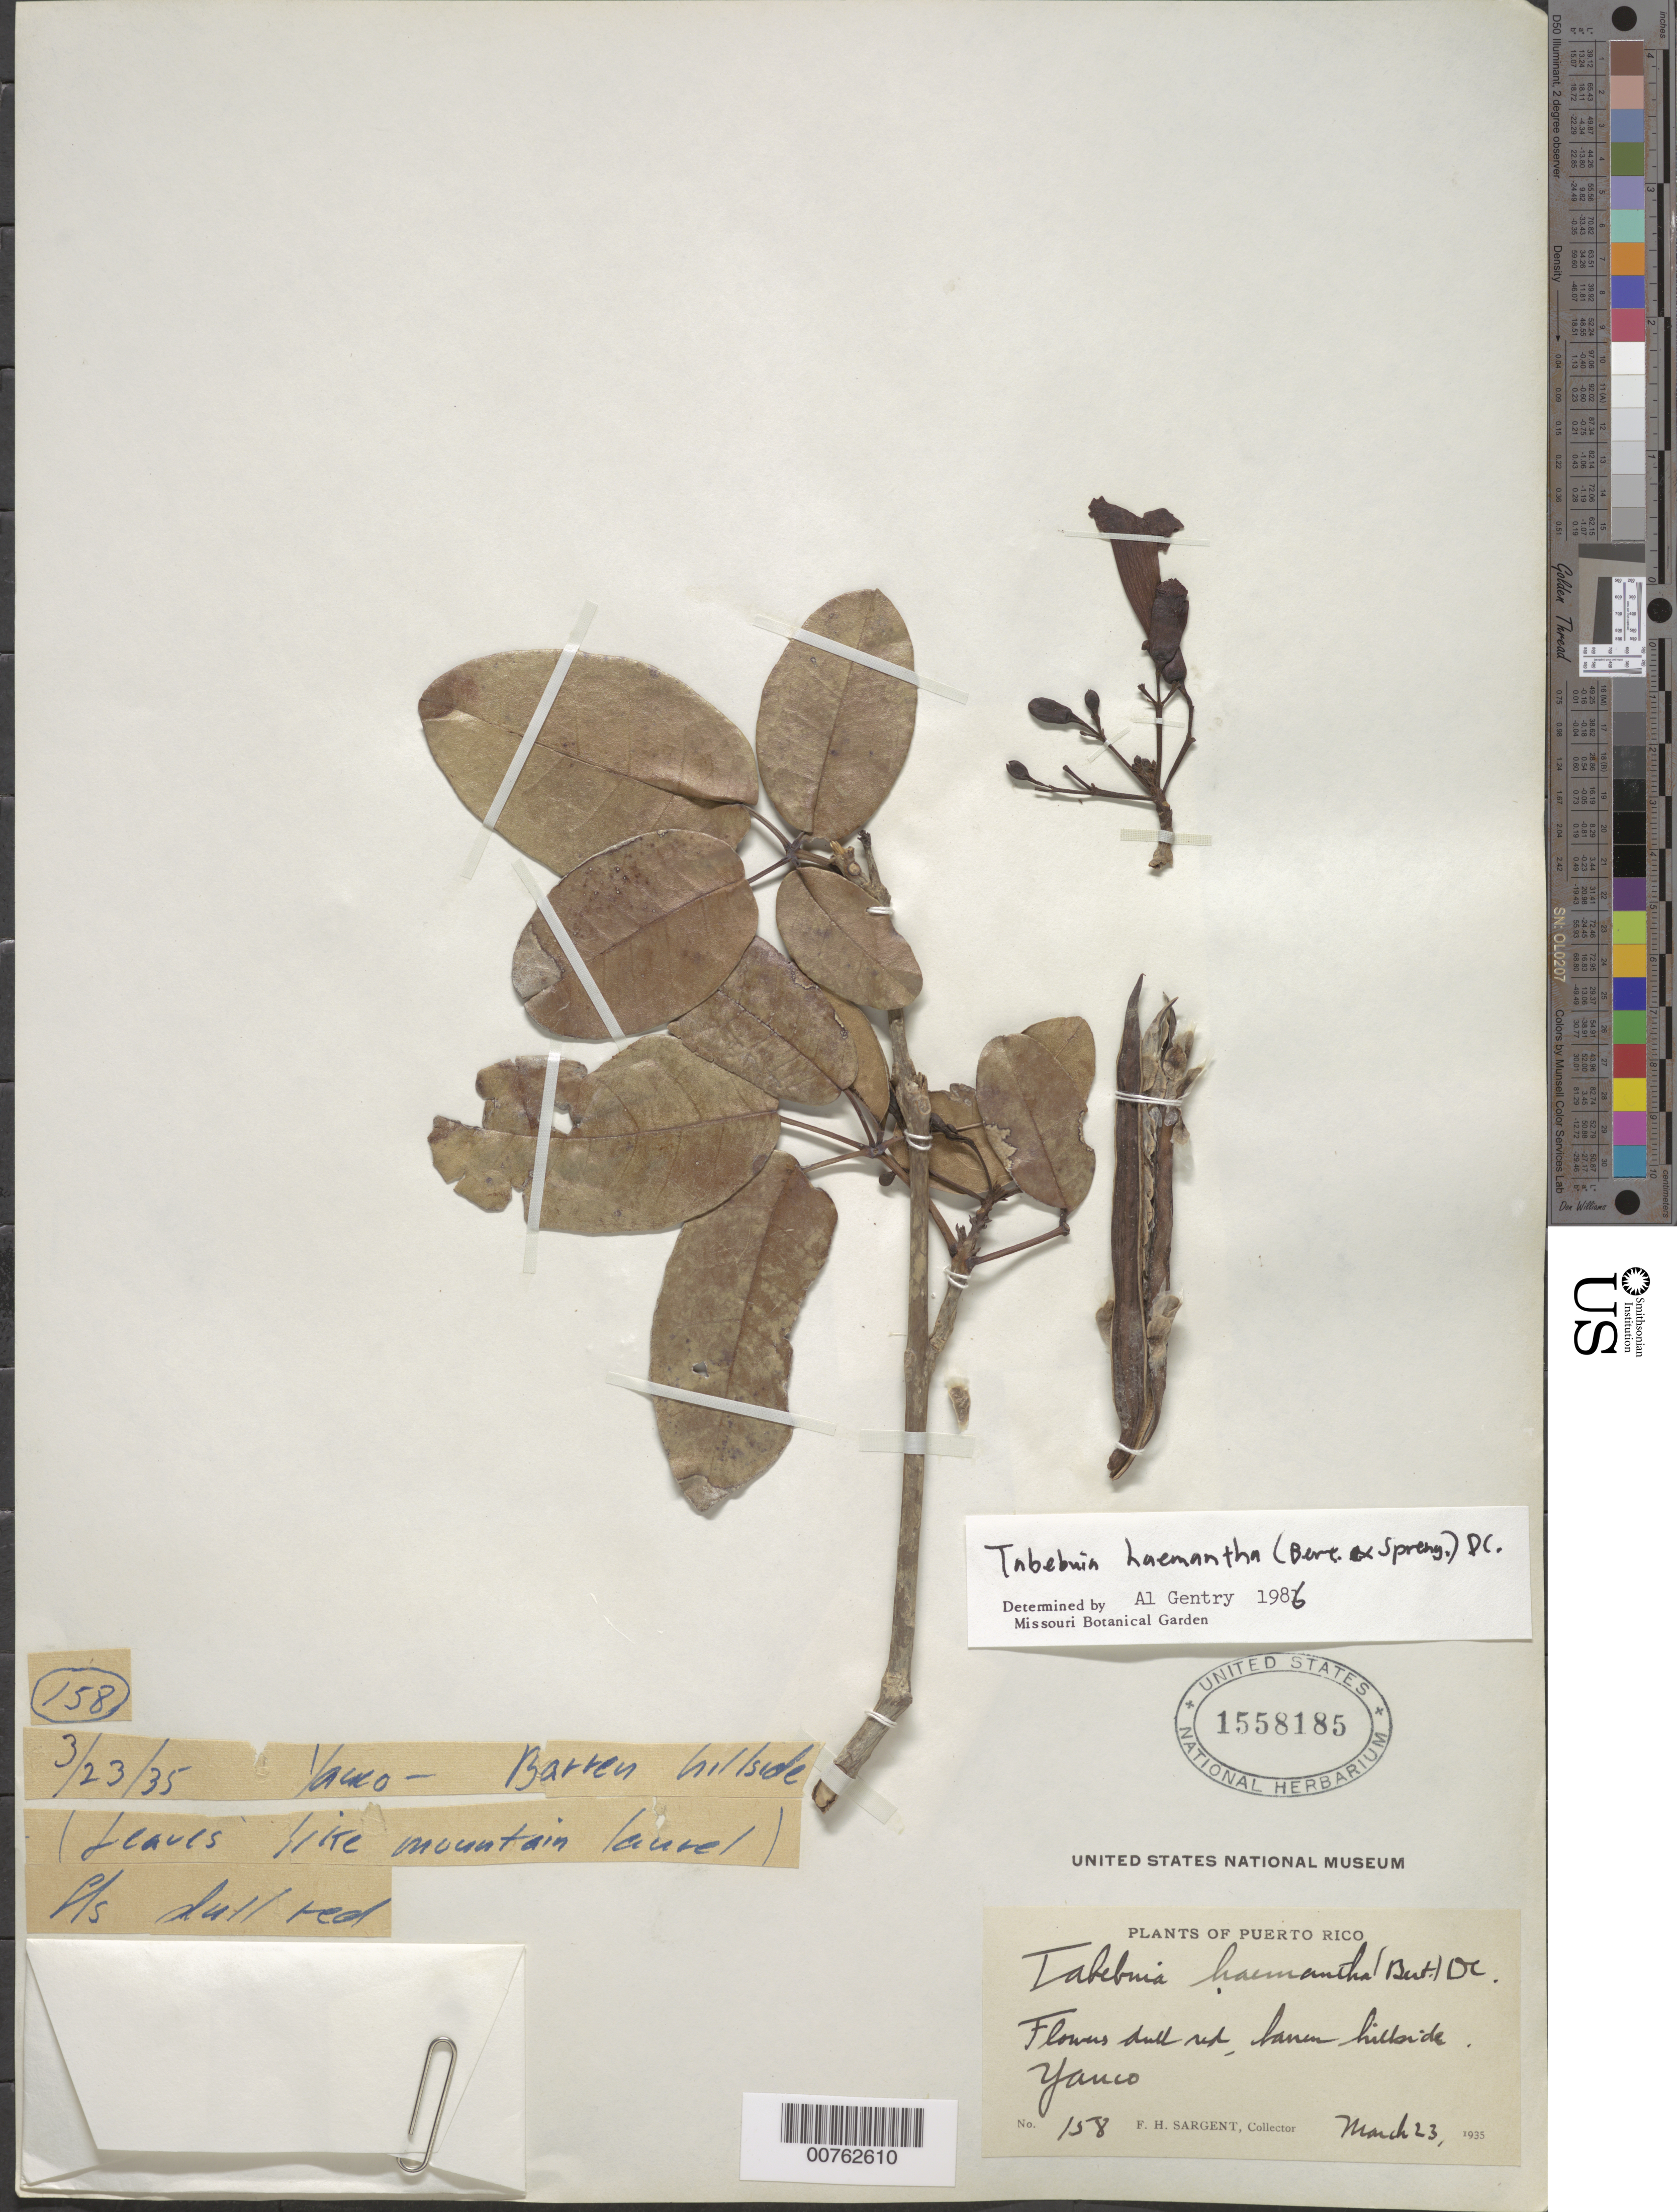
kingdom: Plantae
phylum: Tracheophyta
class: Magnoliopsida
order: Lamiales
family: Bignoniaceae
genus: Tabebuia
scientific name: Tabebuia haemantha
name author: (Bertero ex Spreng.) DC.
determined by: Gentry, A. H.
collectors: F. H. Sargent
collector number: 158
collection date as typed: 23 Mar 1935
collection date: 1935-03-23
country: Puerto Rico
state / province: Yauco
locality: Yauco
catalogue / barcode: US 1558185